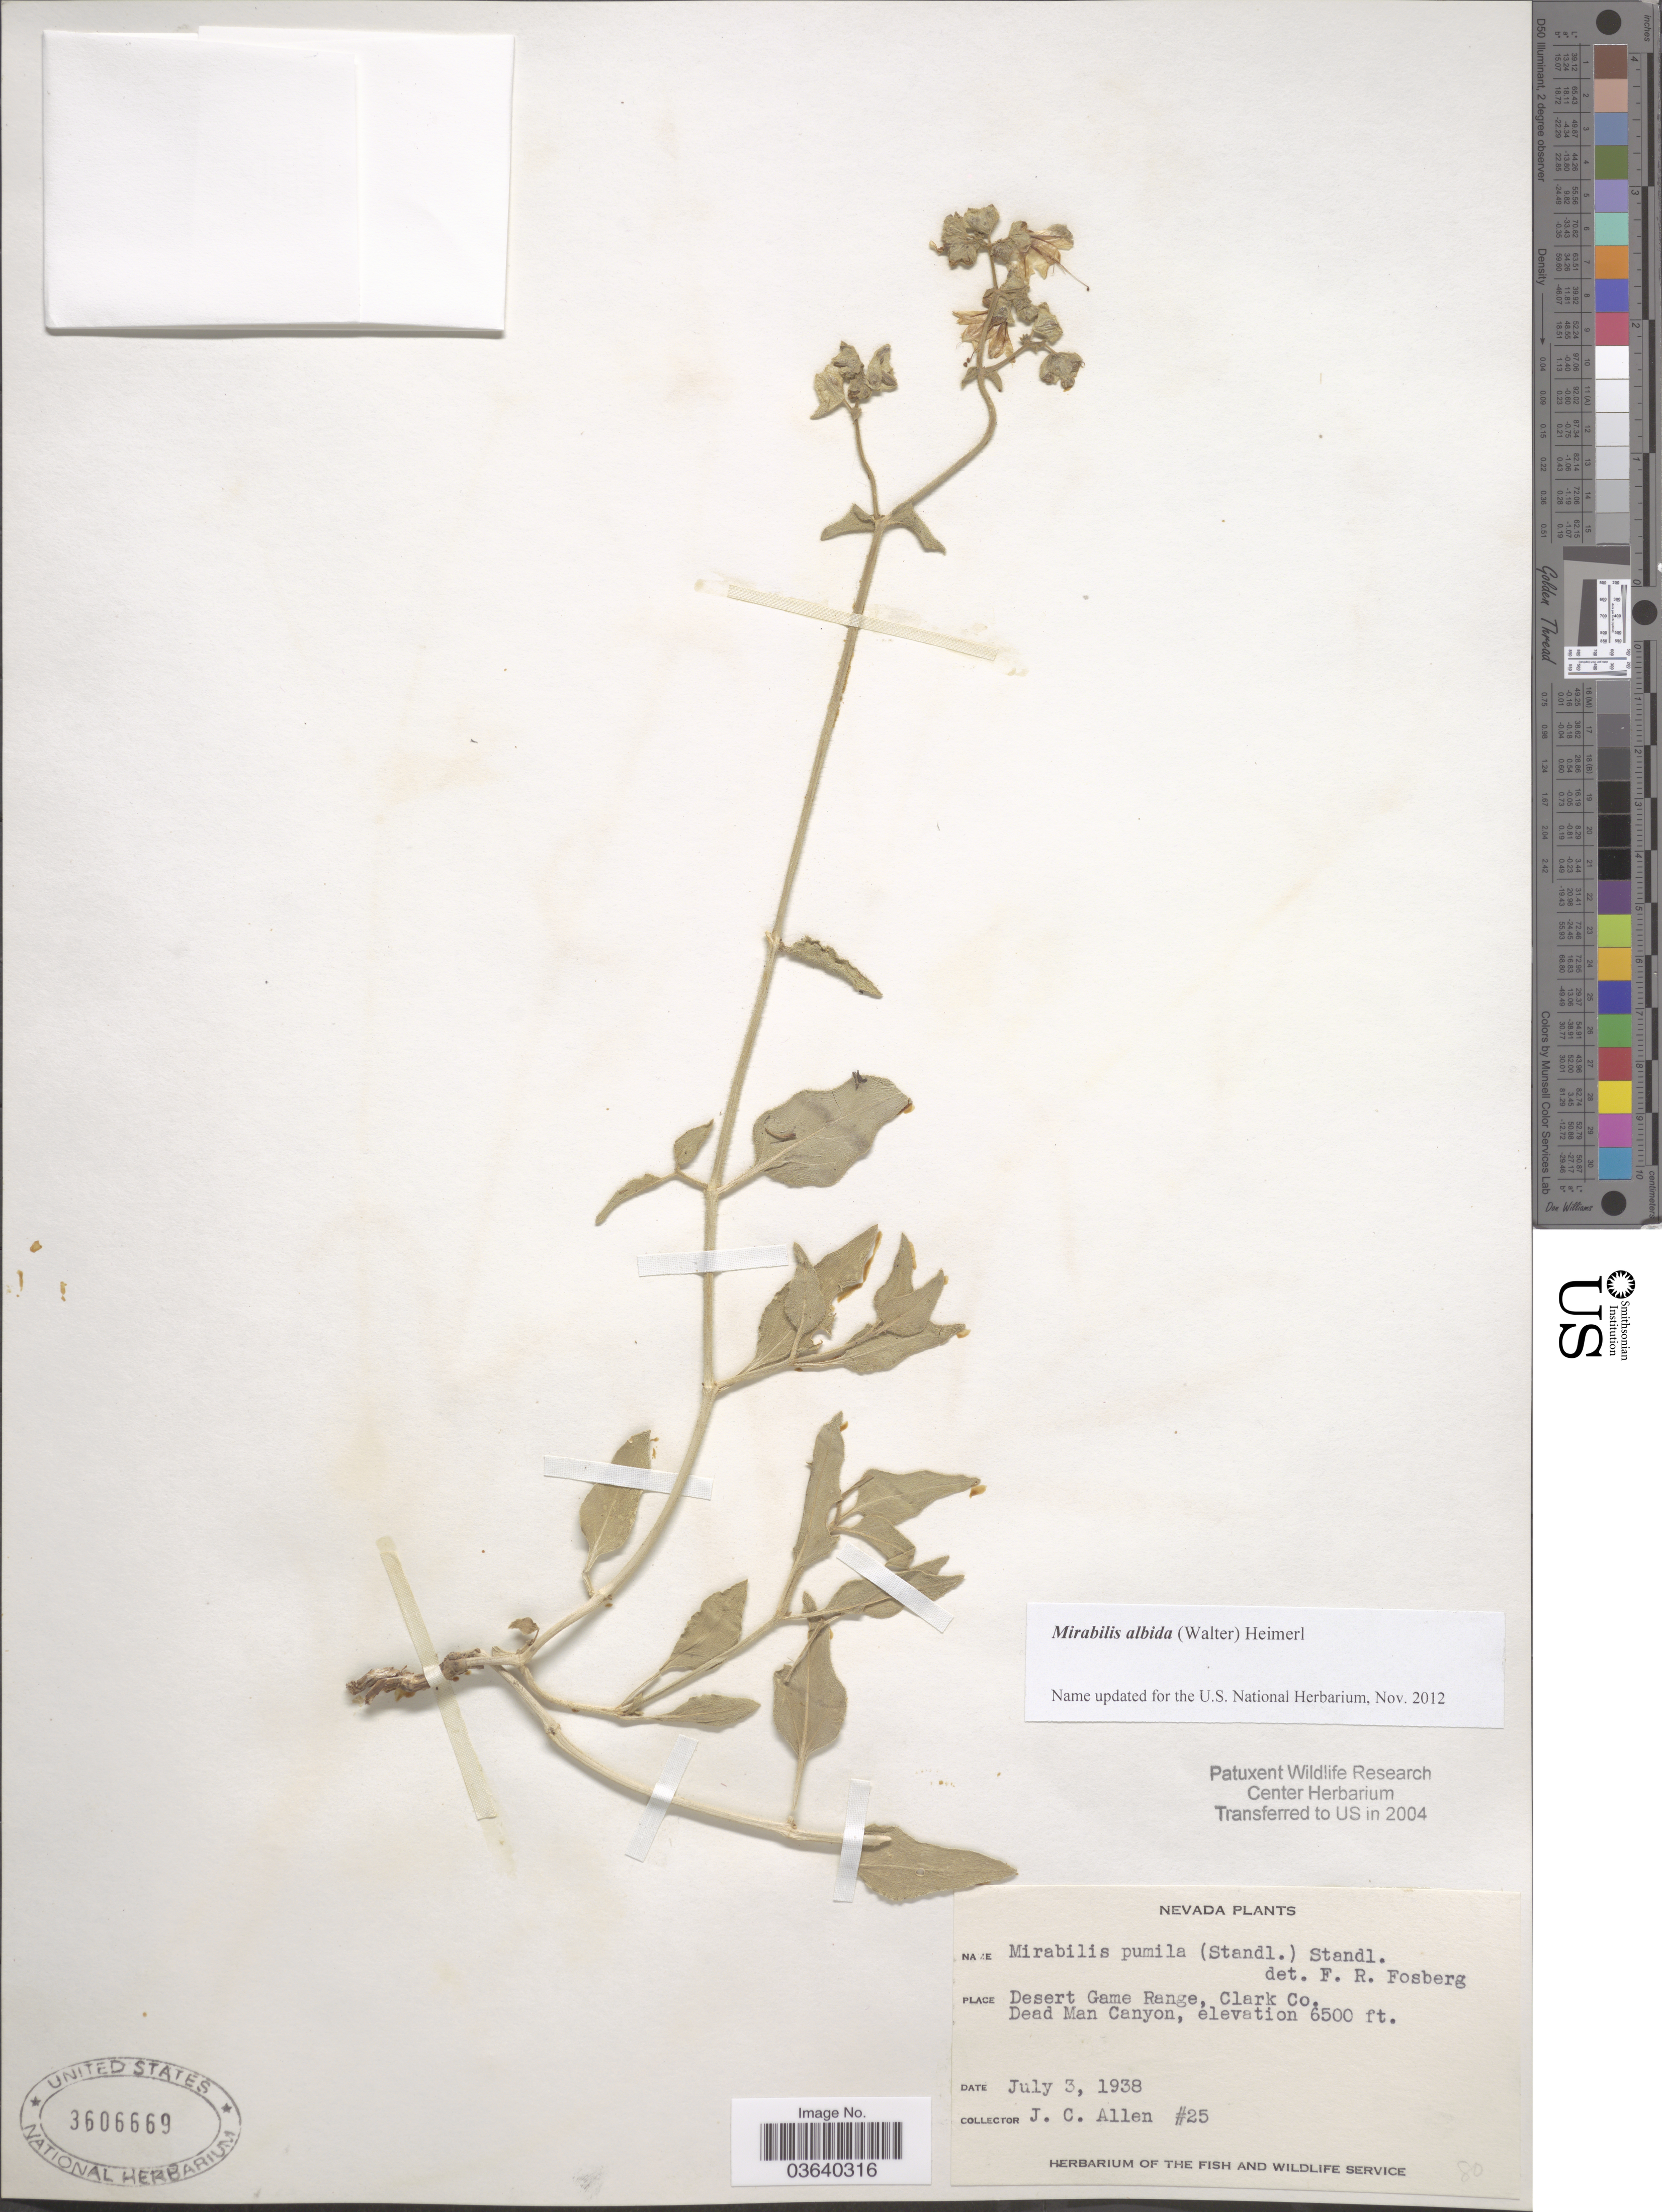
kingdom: Plantae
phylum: Tracheophyta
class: Magnoliopsida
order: Caryophyllales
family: Nyctaginaceae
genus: Mirabilis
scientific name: Mirabilis albida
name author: (Walter) Heimerl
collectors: J. C. Allen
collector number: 25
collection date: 1938-07-03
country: United States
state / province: Nevada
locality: Desert game Range, Clark Co. Dead Man Canyon.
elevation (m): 1981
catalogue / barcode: US 3606669